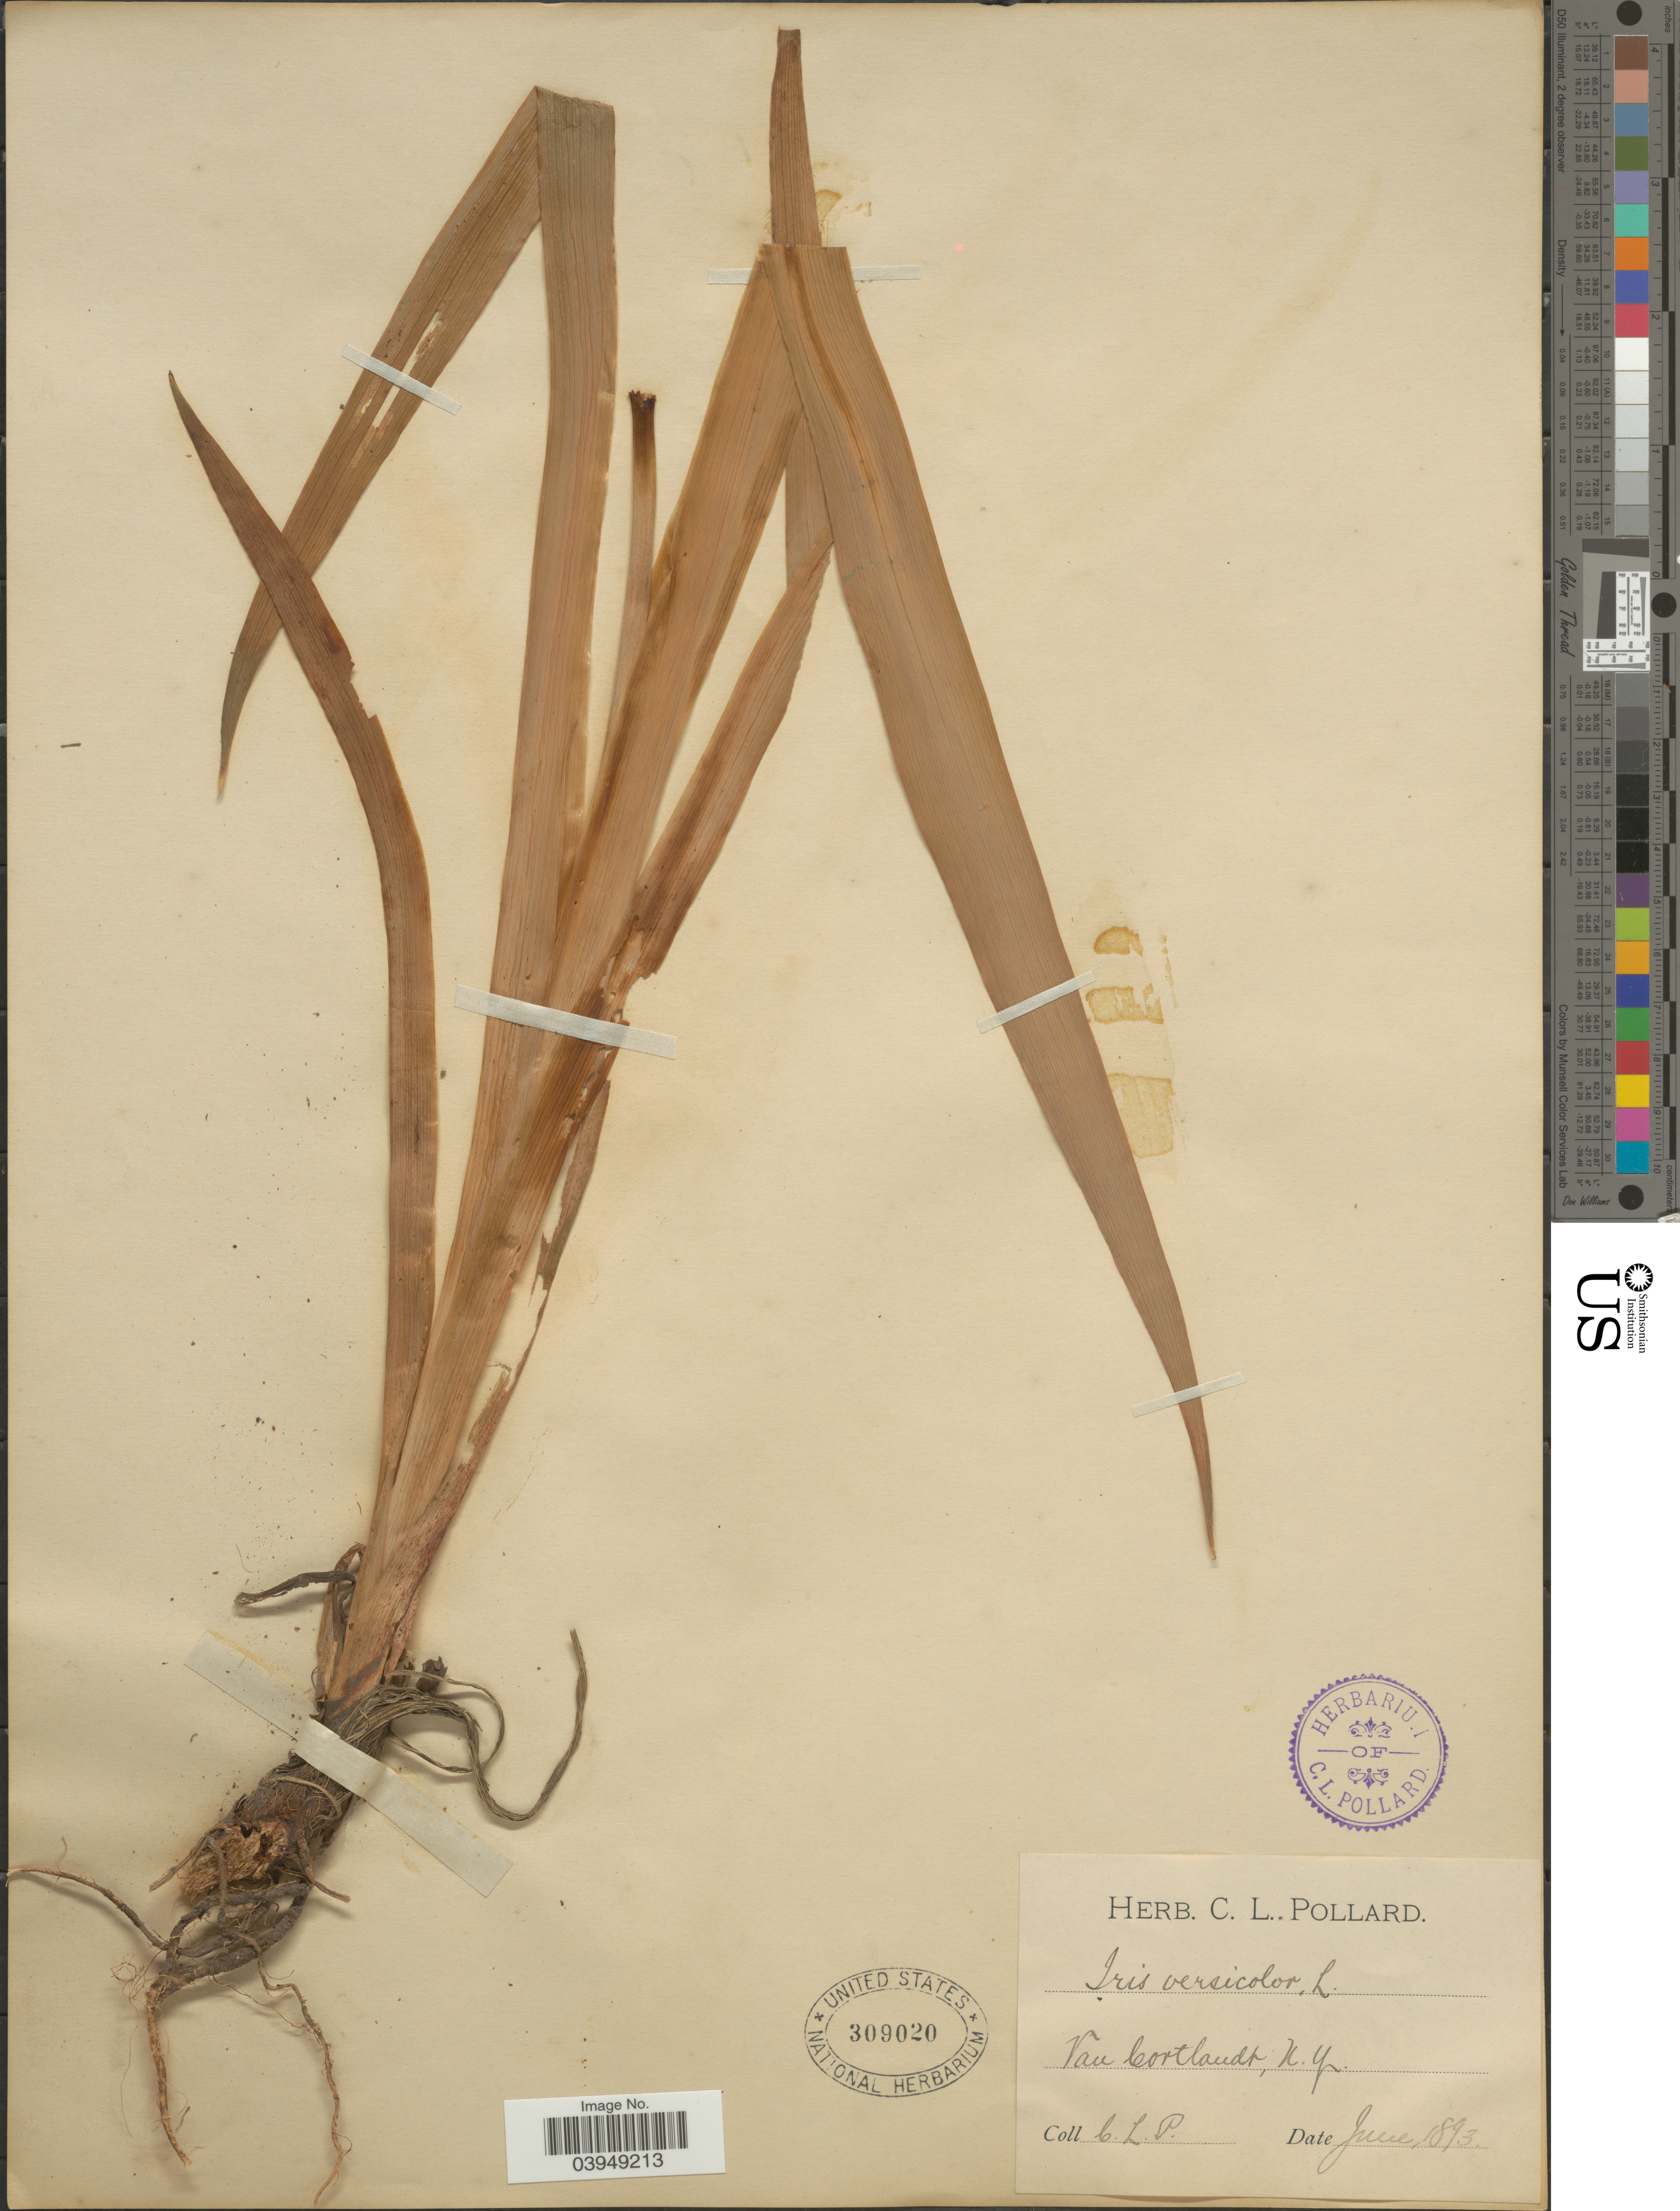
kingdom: Plantae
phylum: Tracheophyta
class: Liliopsida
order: Asparagales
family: Iridaceae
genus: Iris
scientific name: Iris versicolor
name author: L.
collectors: C. L. Pollard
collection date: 1893-06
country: United States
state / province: New York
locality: Van Cortlandt.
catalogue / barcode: US 309020